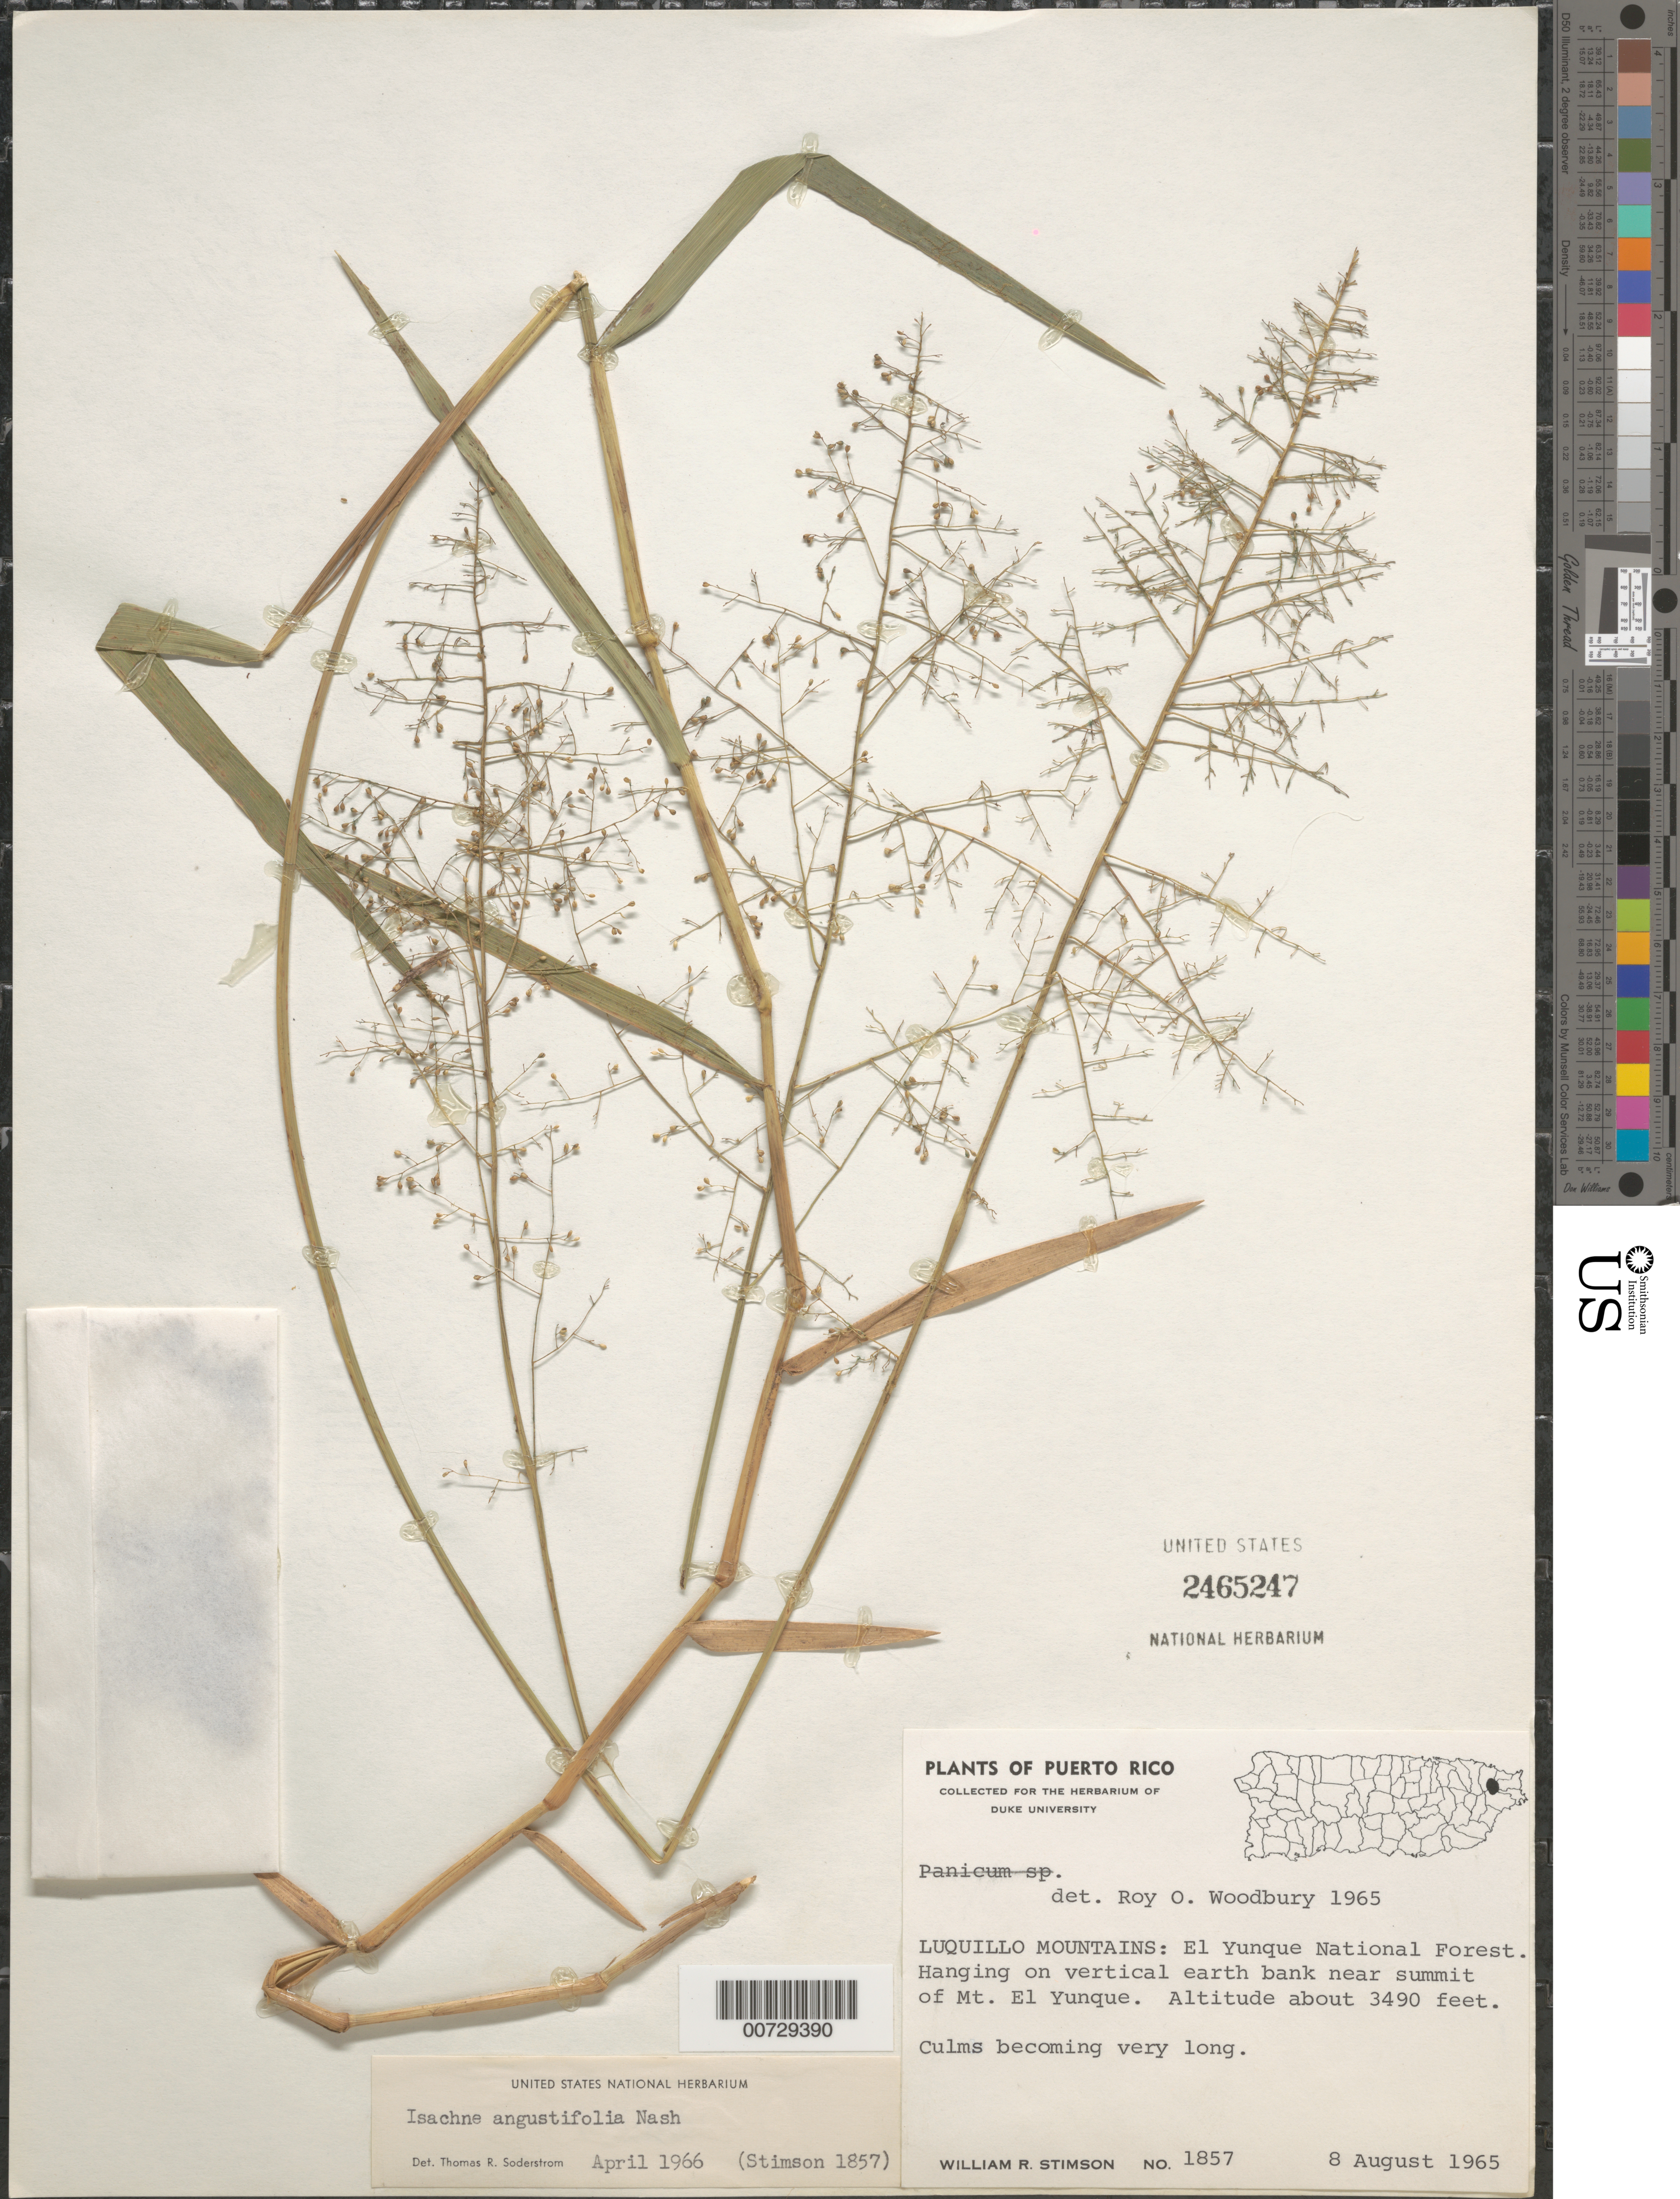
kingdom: Plantae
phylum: Tracheophyta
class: Liliopsida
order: Poales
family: Poaceae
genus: Isachne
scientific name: Isachne angustifolia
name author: Nash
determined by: Soderstrom, T. R.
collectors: W. R. Stimson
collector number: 1857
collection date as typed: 08 Aug 1965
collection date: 1965-08-08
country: Puerto Rico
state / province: Luquillo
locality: Luquillo Mountains: El Yunque Natl. Forest, near summit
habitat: Hanging on vertical earth bank near summit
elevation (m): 1064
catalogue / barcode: US 2465247